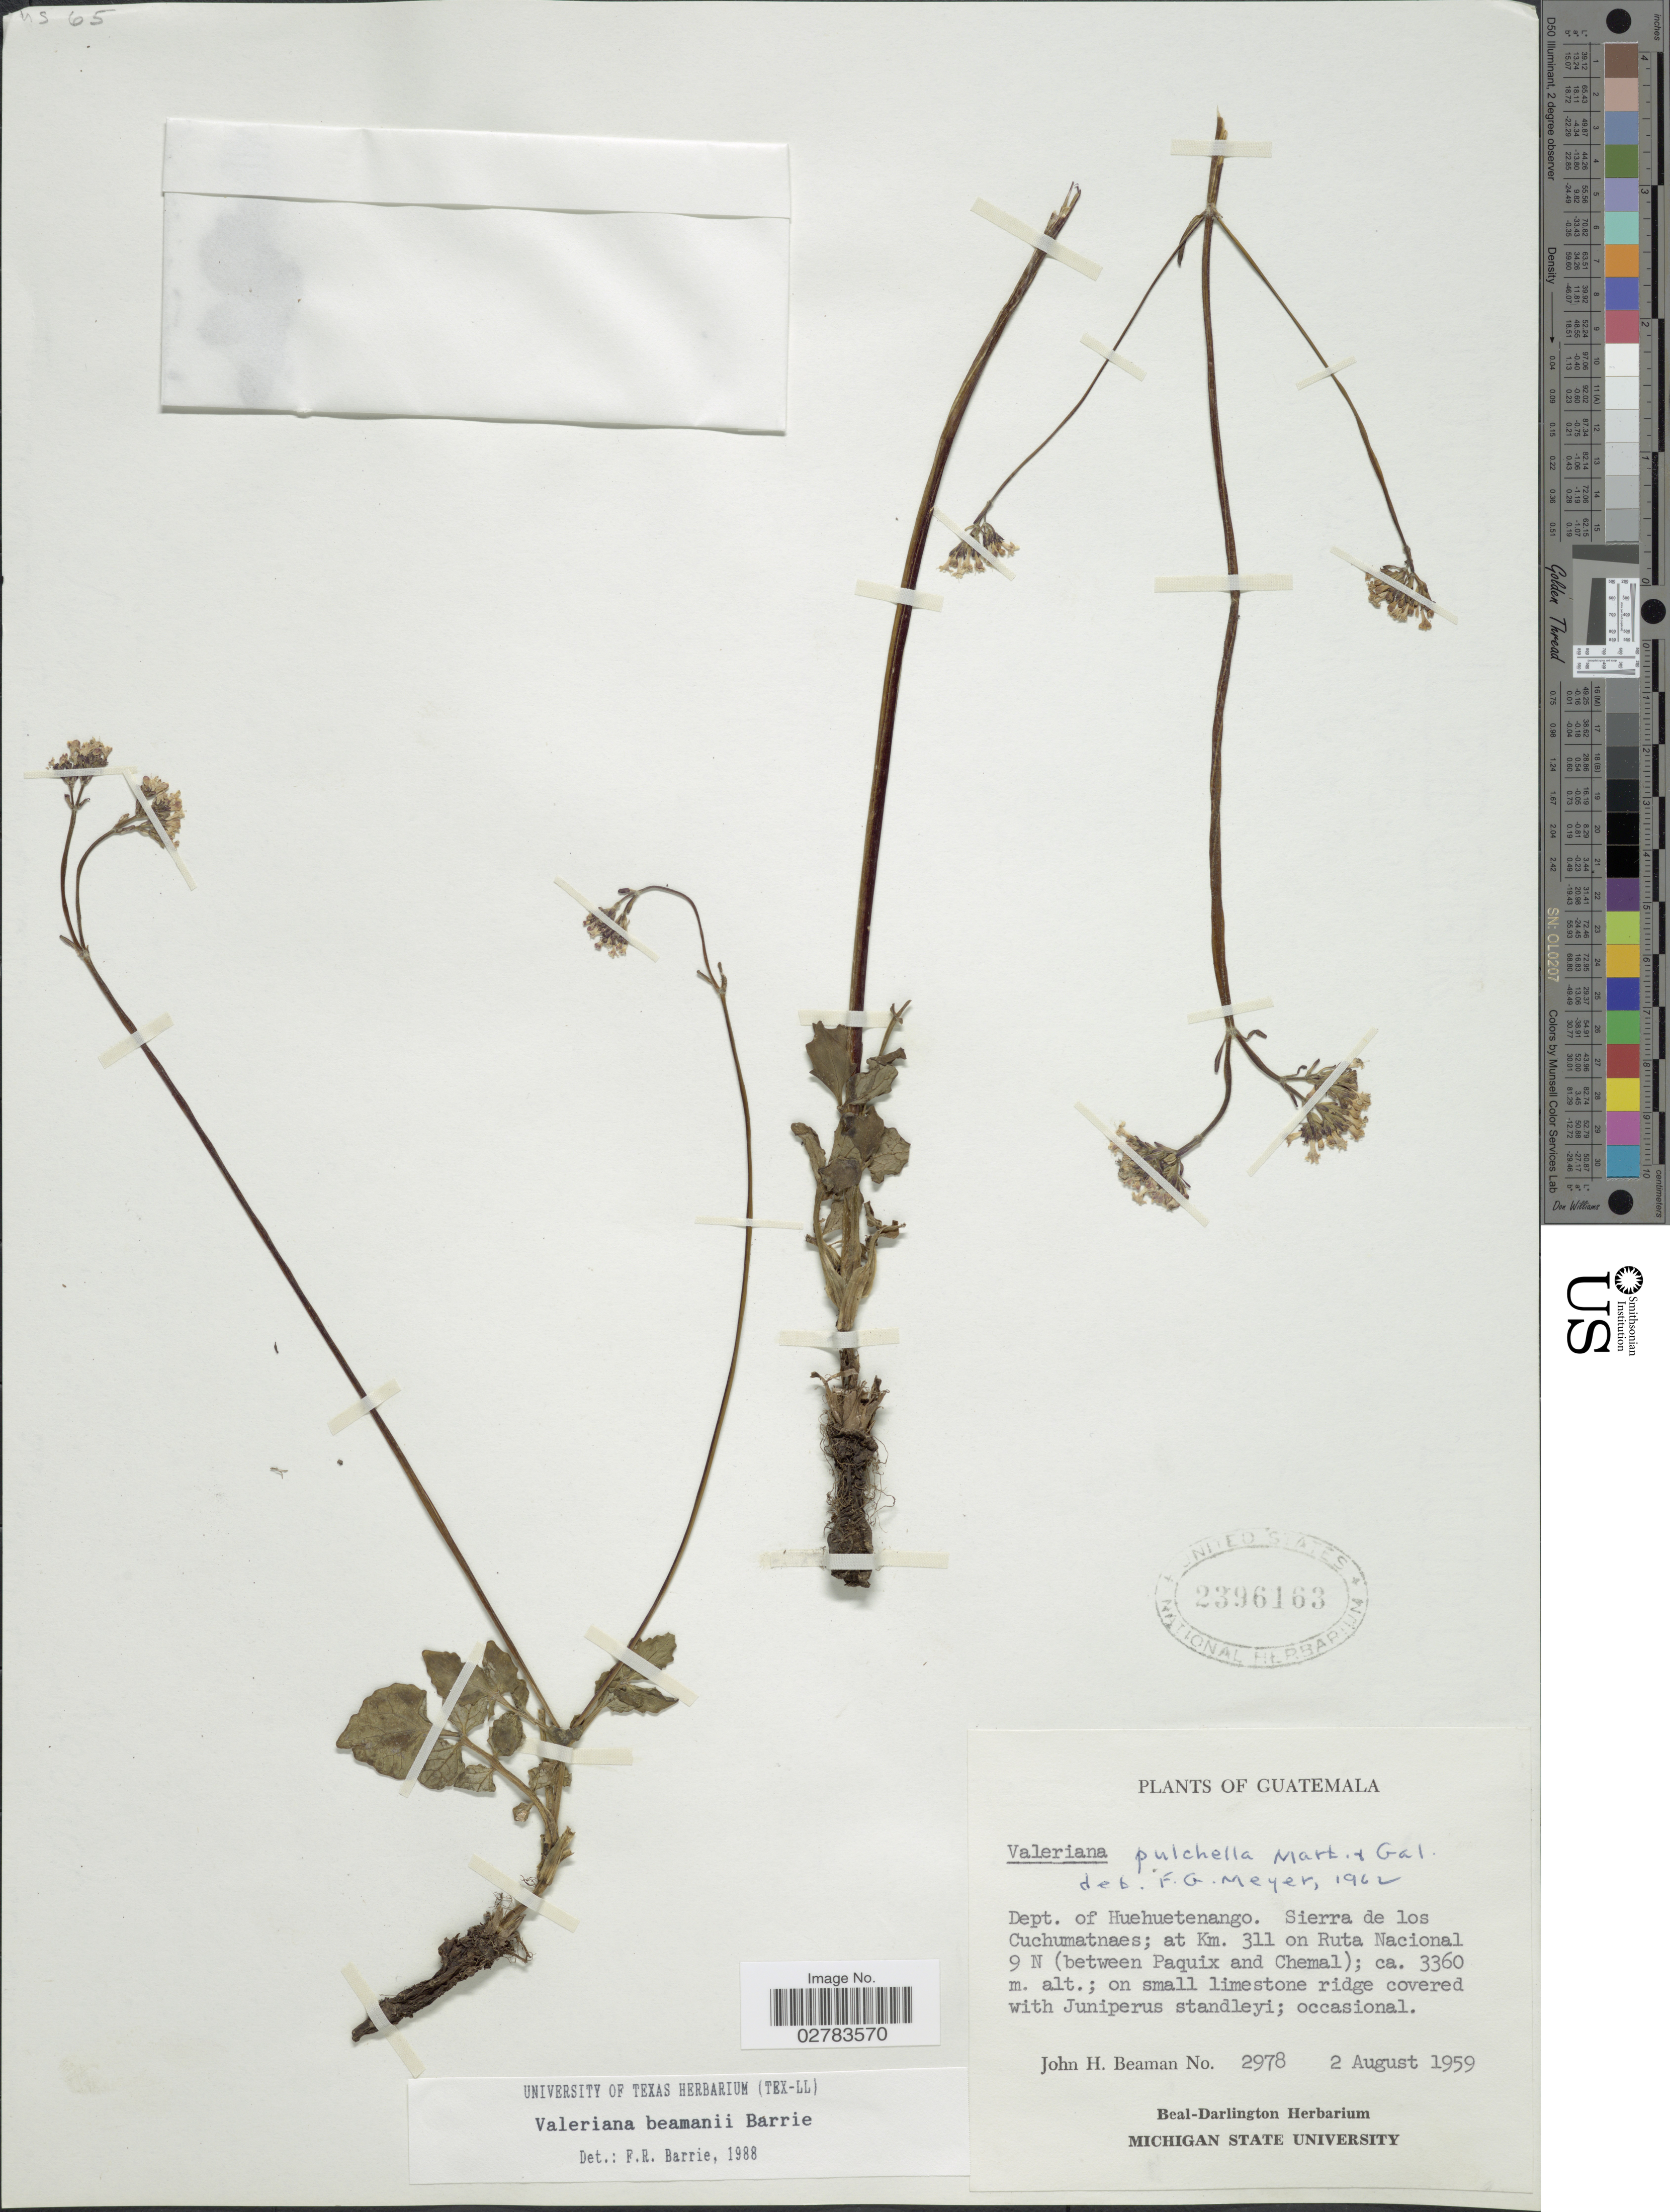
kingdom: Plantae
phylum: Tracheophyta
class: Magnoliopsida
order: Dipsacales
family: Caprifoliaceae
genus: Valeriana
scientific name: Valeriana beamanii Barrie, ined.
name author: Barrie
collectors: J. H. Beaman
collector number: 2978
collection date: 1959-08-02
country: Guatemala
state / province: Huehuetenango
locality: Dept. of Huehuetenango. Sierra de los Cuchumatnaes; at Km. 311 on Ruta Nacional 9 N (between Paquix and Chemal).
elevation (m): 3360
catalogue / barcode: US 2396163